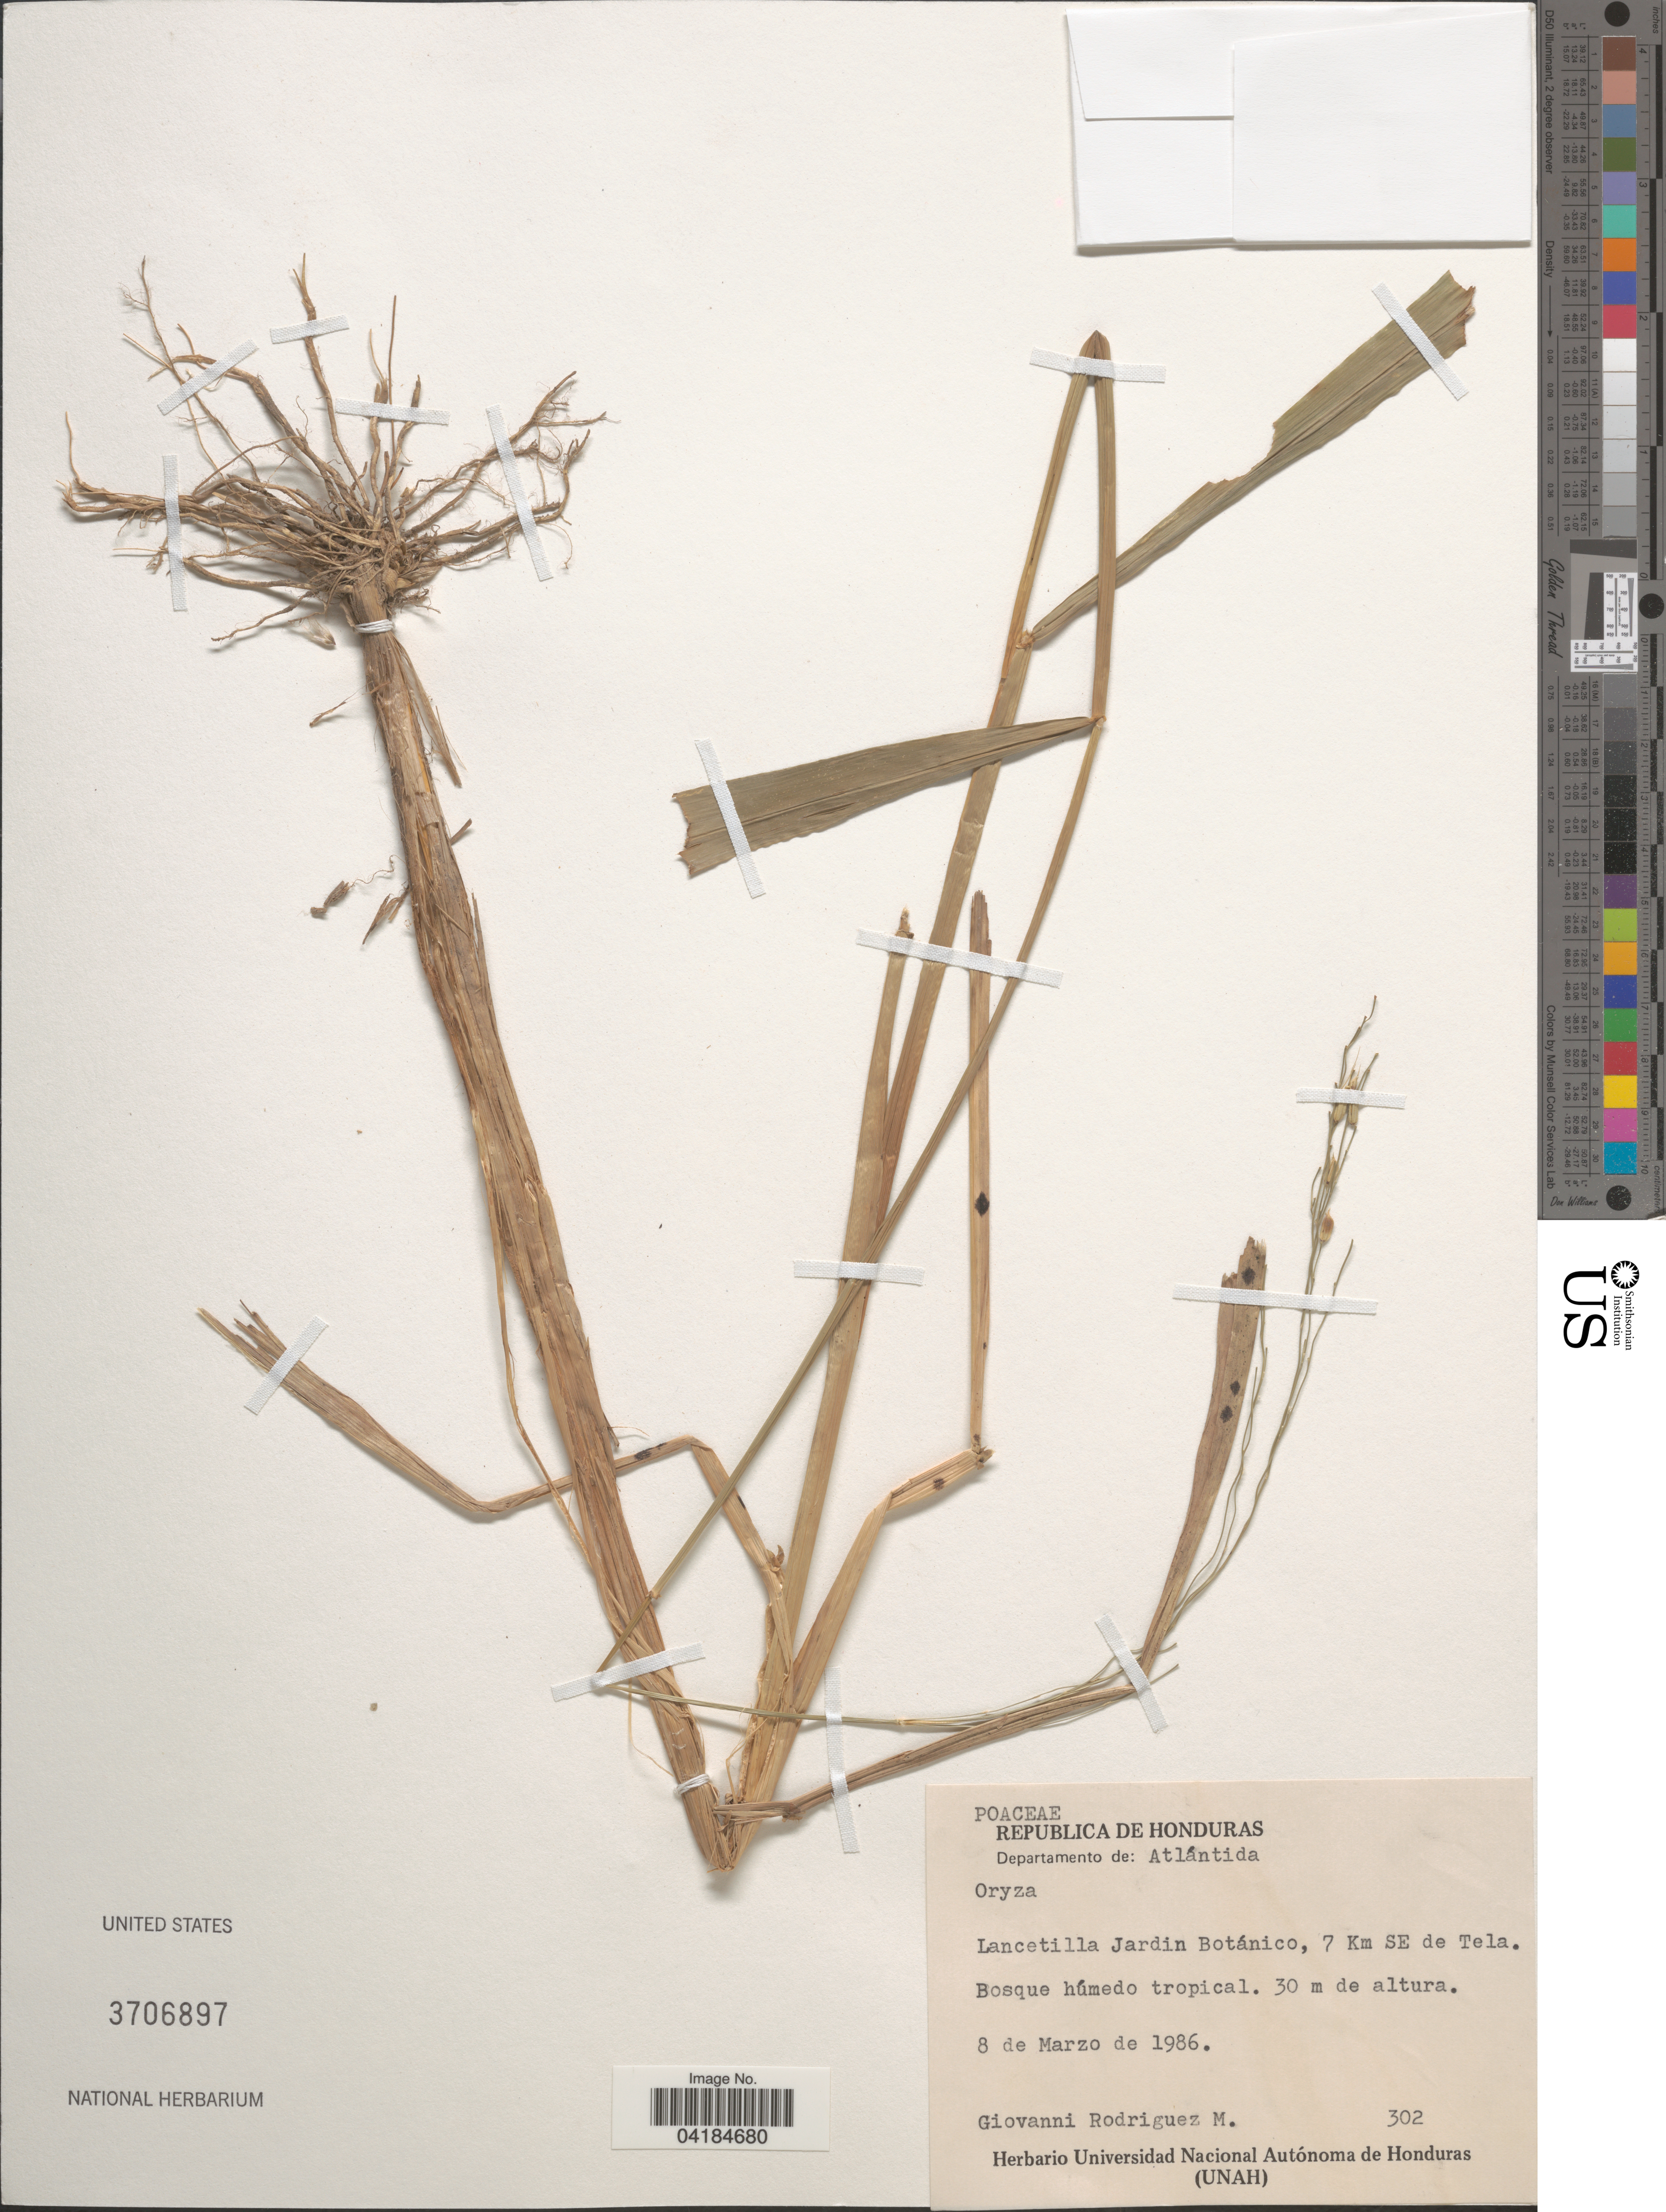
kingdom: Plantae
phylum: Tracheophyta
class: Liliopsida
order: Poales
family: Poaceae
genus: Oryza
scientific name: Oryza sp.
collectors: G. Rodríguez M.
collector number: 302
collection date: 1986-03-08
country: Honduras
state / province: Atlantida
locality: Republica de Honduras. Departamento de: Atlántida. Lancetilla Jardin Botánico, 7 Km SE de Tela.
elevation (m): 30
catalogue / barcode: US 3706897